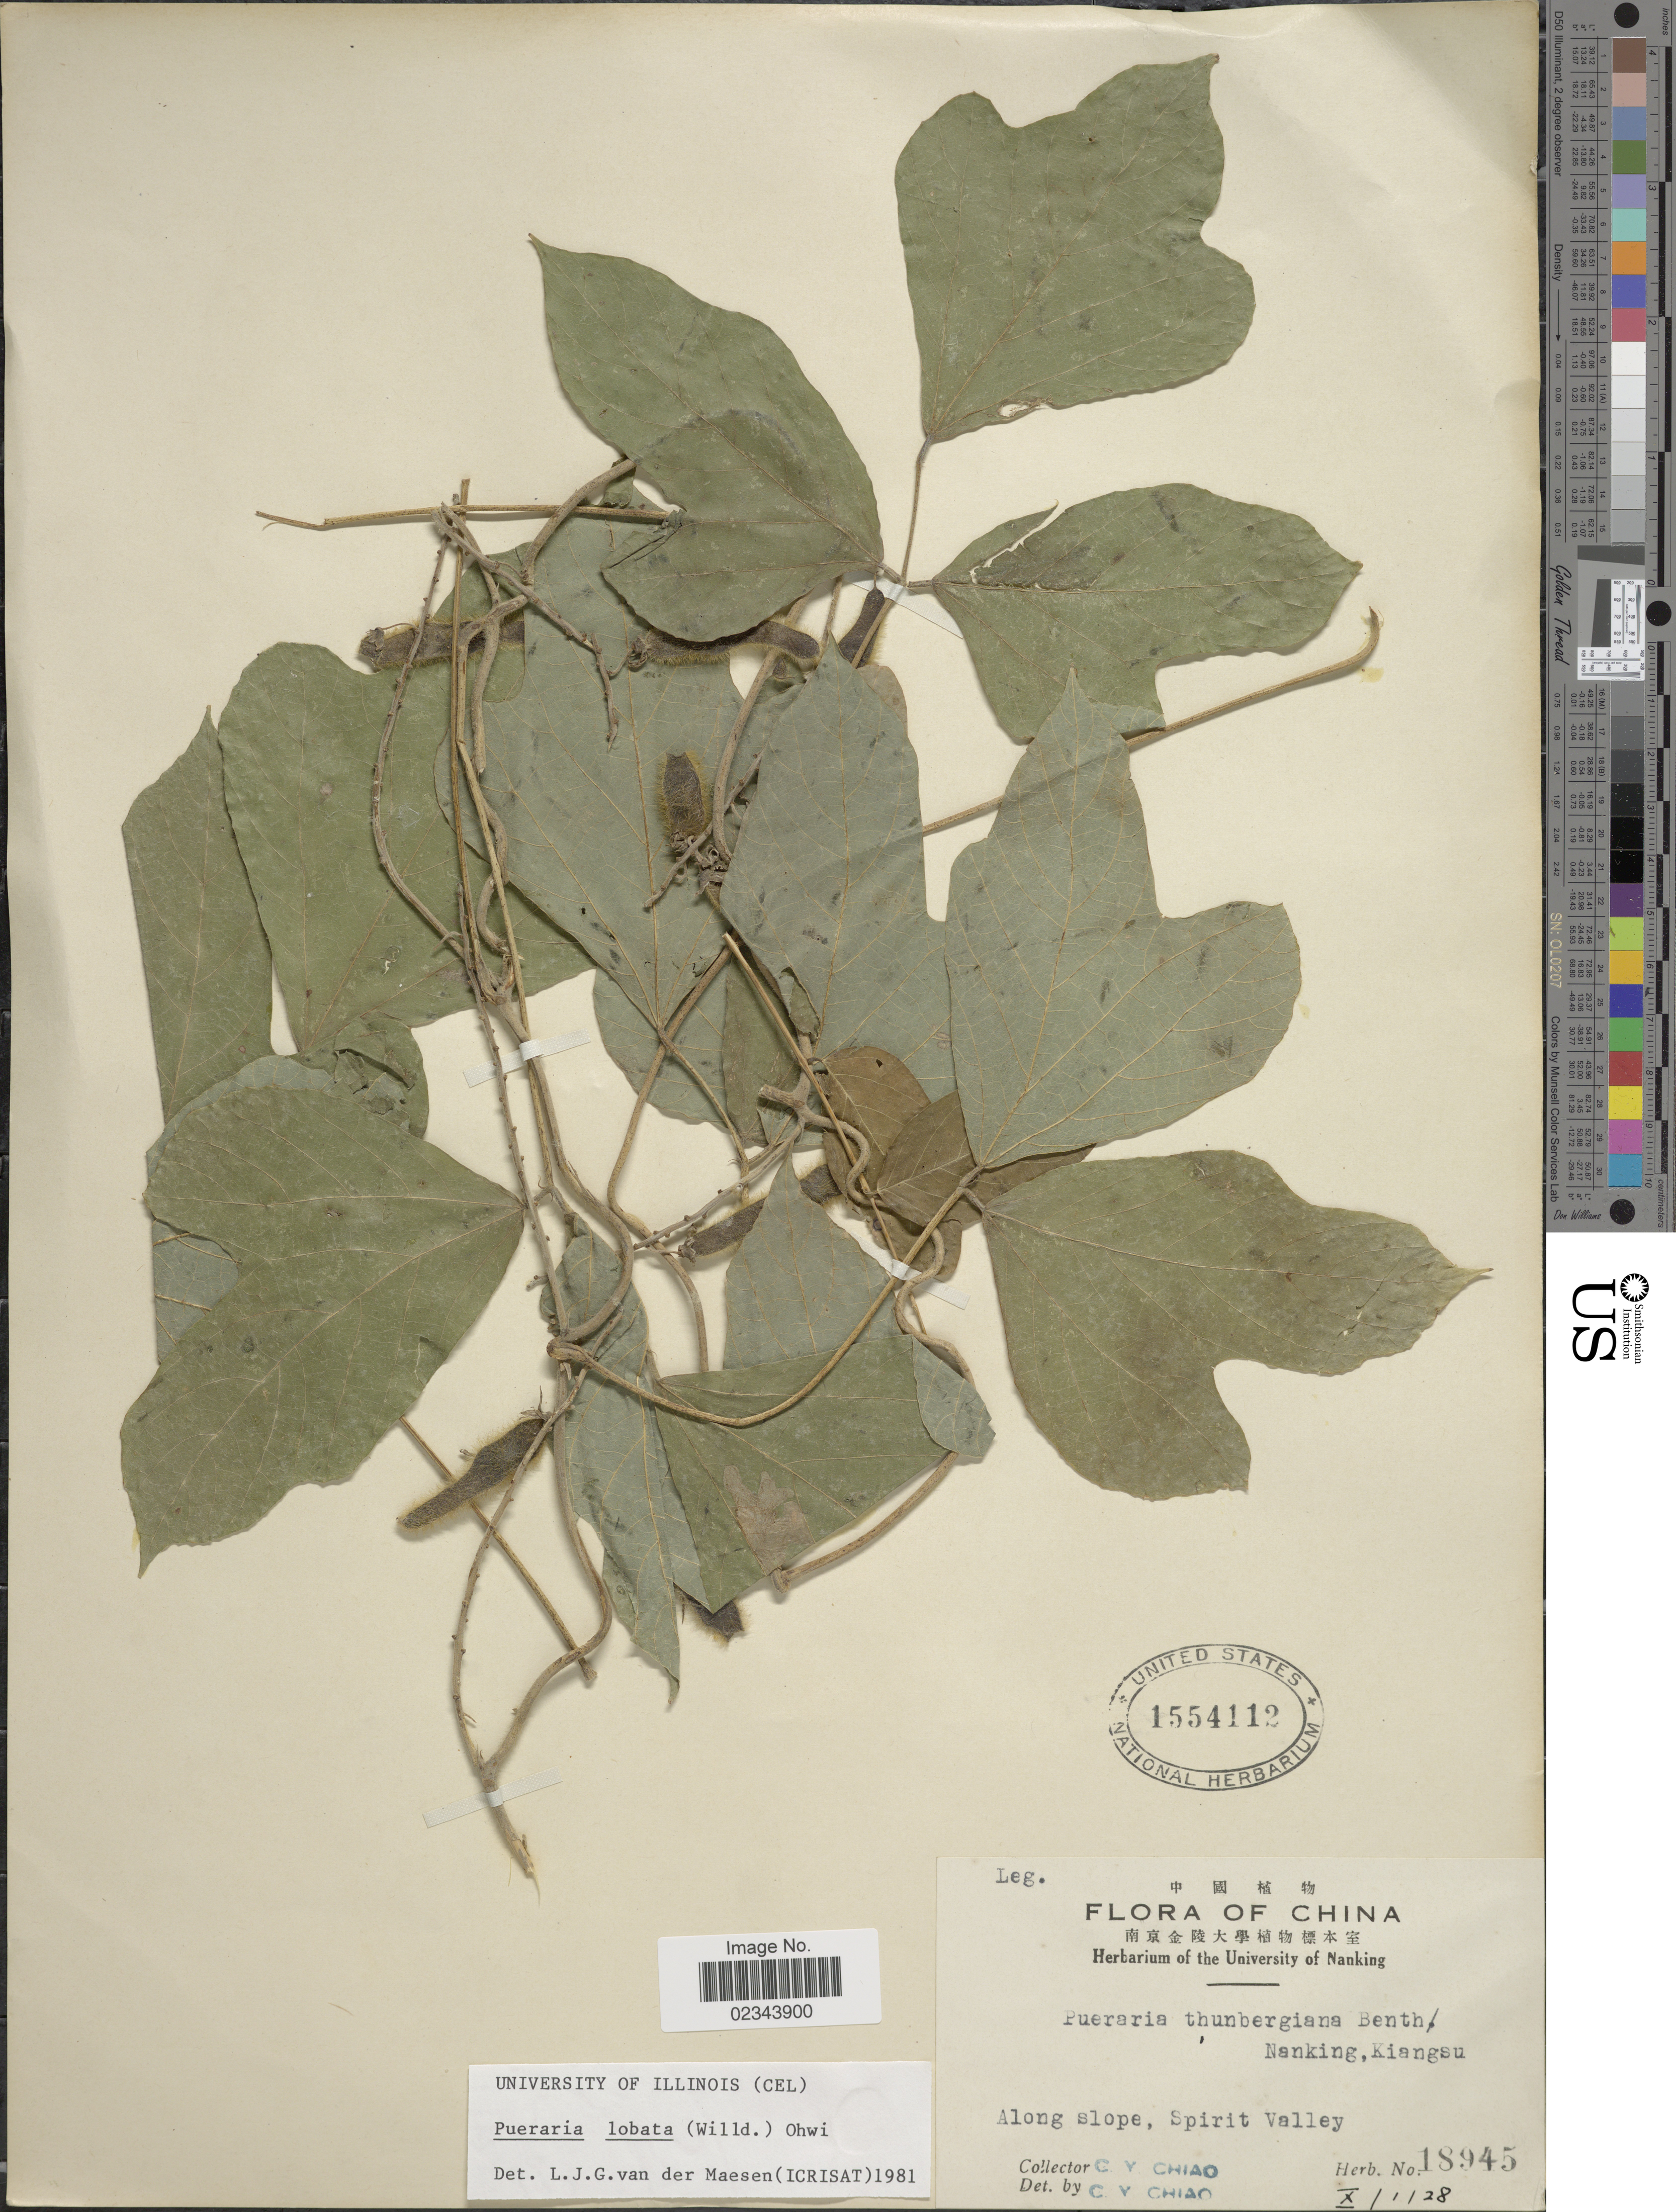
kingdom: Plantae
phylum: Tracheophyta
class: Magnoliopsida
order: Fabales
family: Fabaceae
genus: Pueraria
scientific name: Pueraria lobata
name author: (Willd.) Ohwi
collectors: C. Y. Chiao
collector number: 18945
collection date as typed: Transcribed d/m/y: 1/10/28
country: China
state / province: Jiangsu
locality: Nanking, Kiangsu. Along slope, Spirit Valley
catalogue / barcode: US 1554112